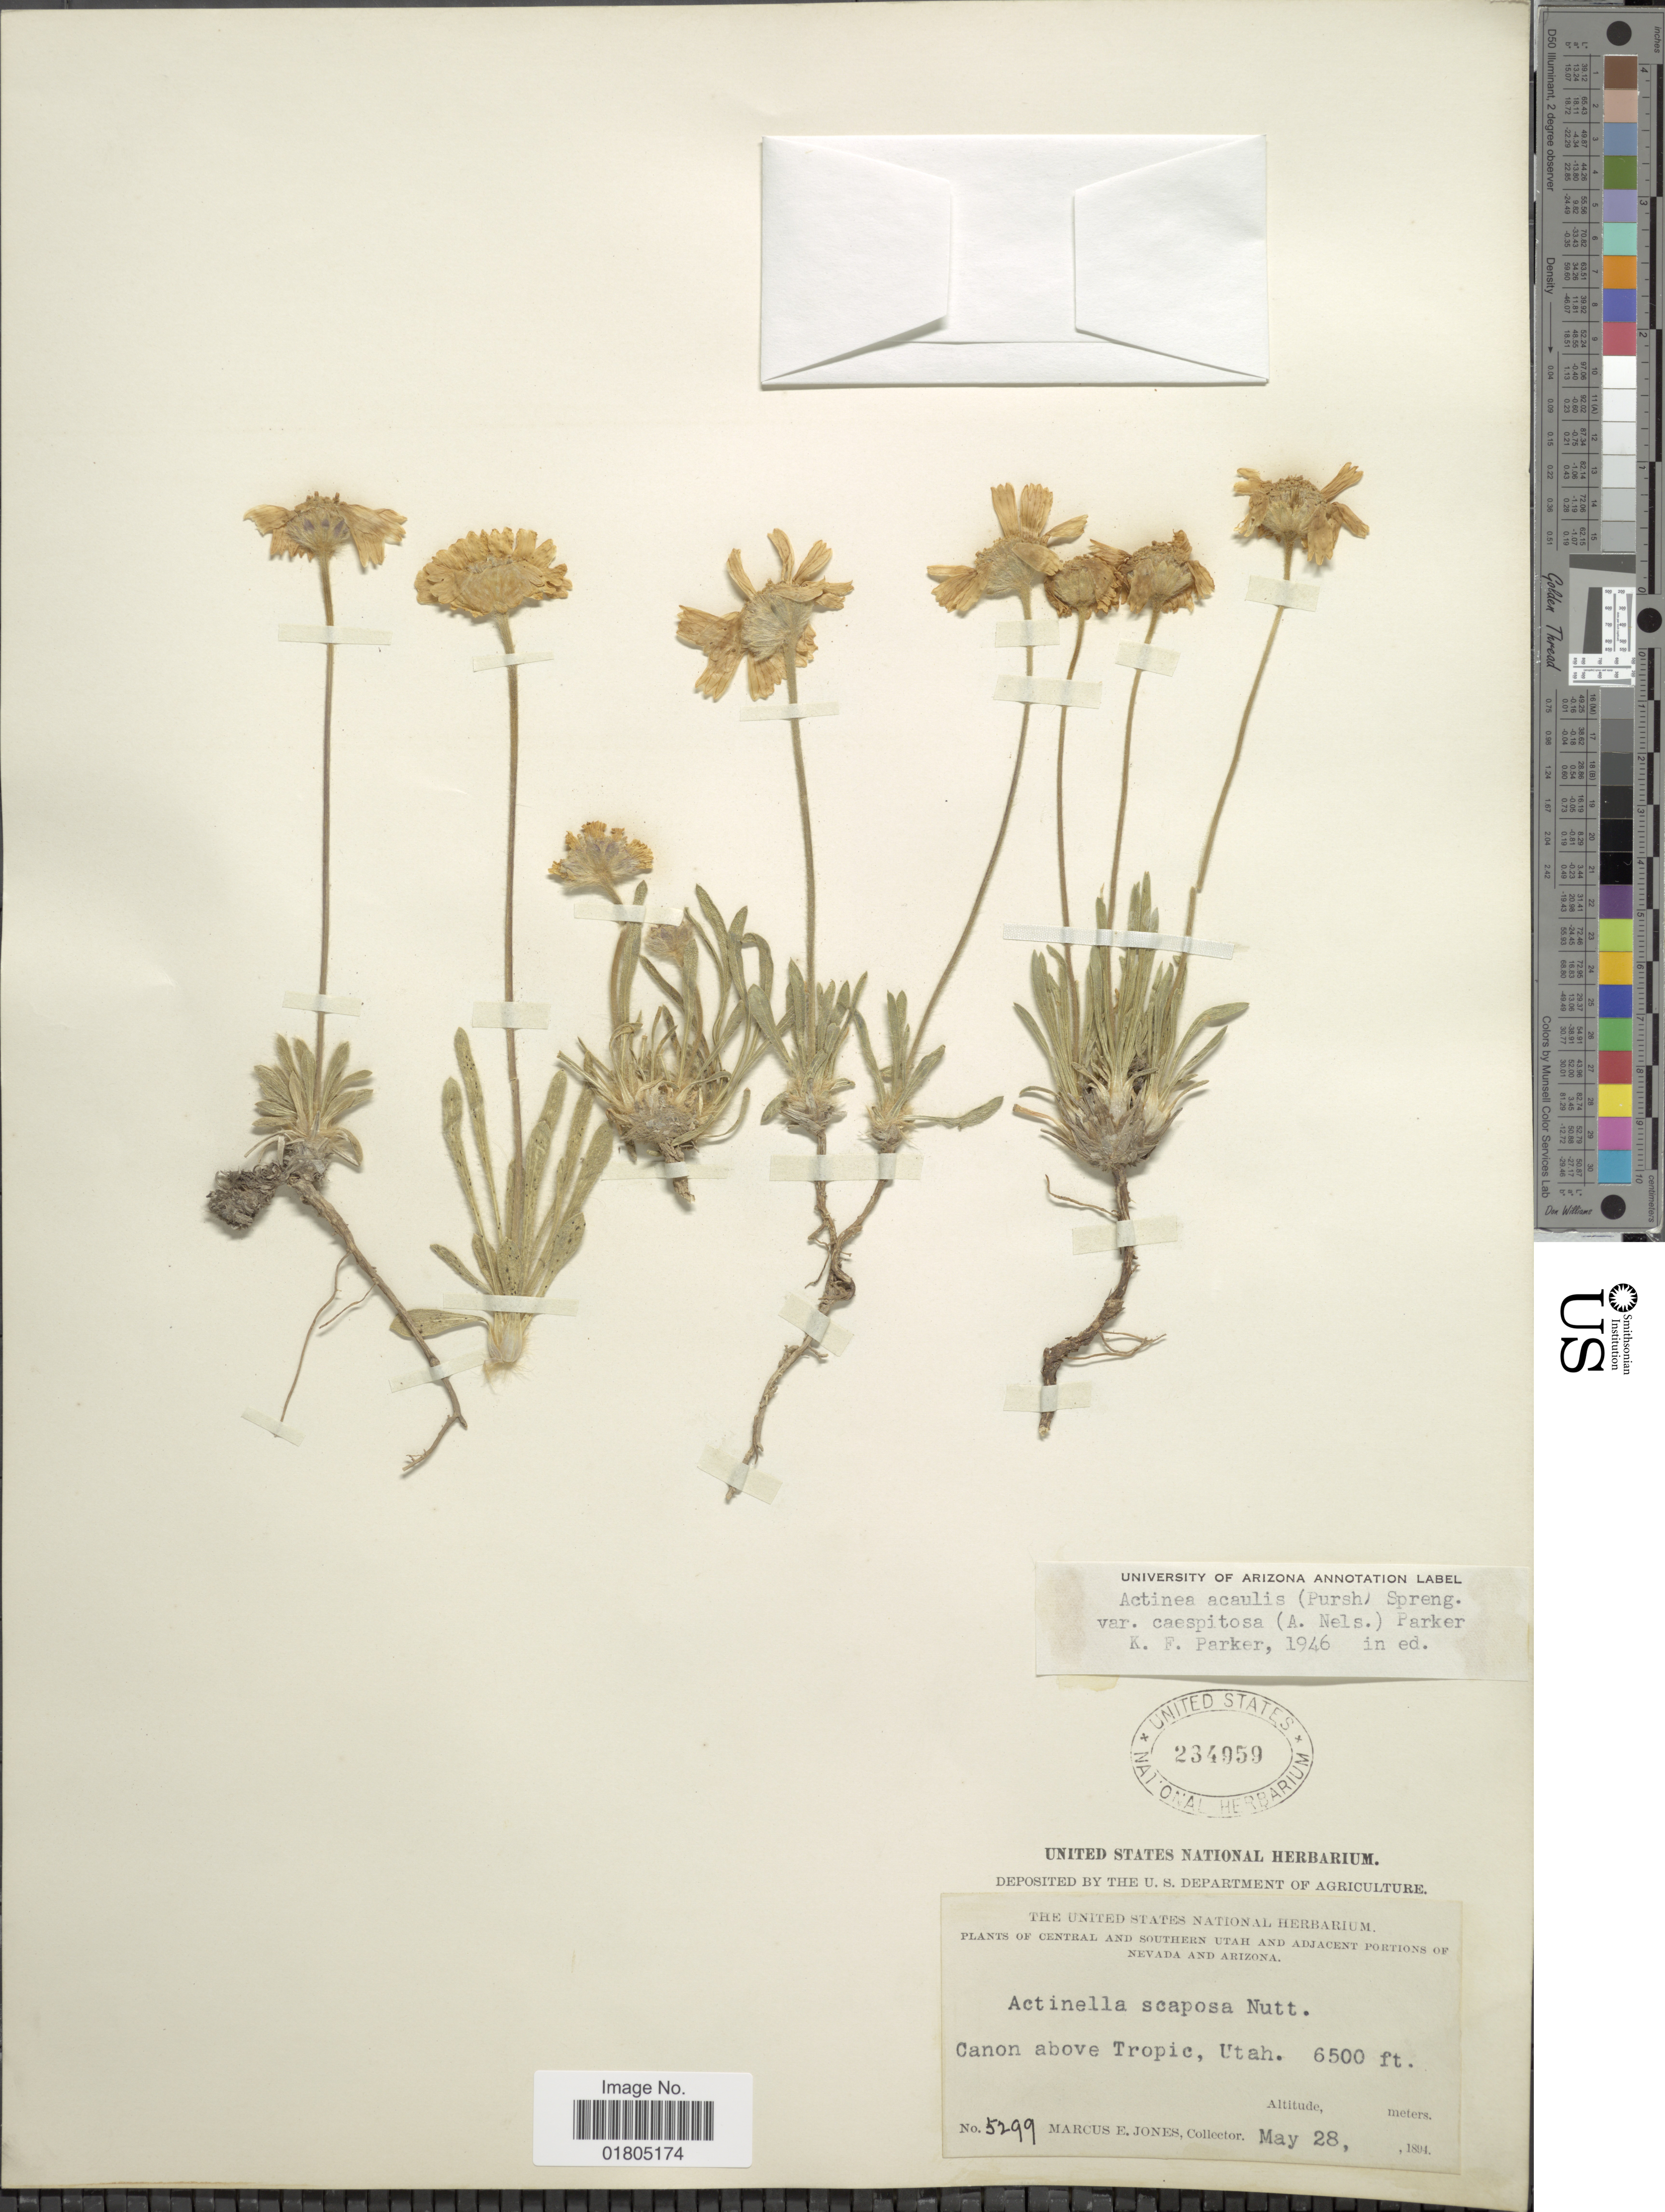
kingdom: Plantae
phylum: Tracheophyta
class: Magnoliopsida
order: Asterales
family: Asteraceae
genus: Actinea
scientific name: Actinea acaulis var. caespitosa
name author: (A. Nelson) K.F. Parker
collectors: M. E. Jones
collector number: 5299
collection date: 1894-05-28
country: United States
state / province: Utah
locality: Canon above Tropic, Utah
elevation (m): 1981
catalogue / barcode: US 234959